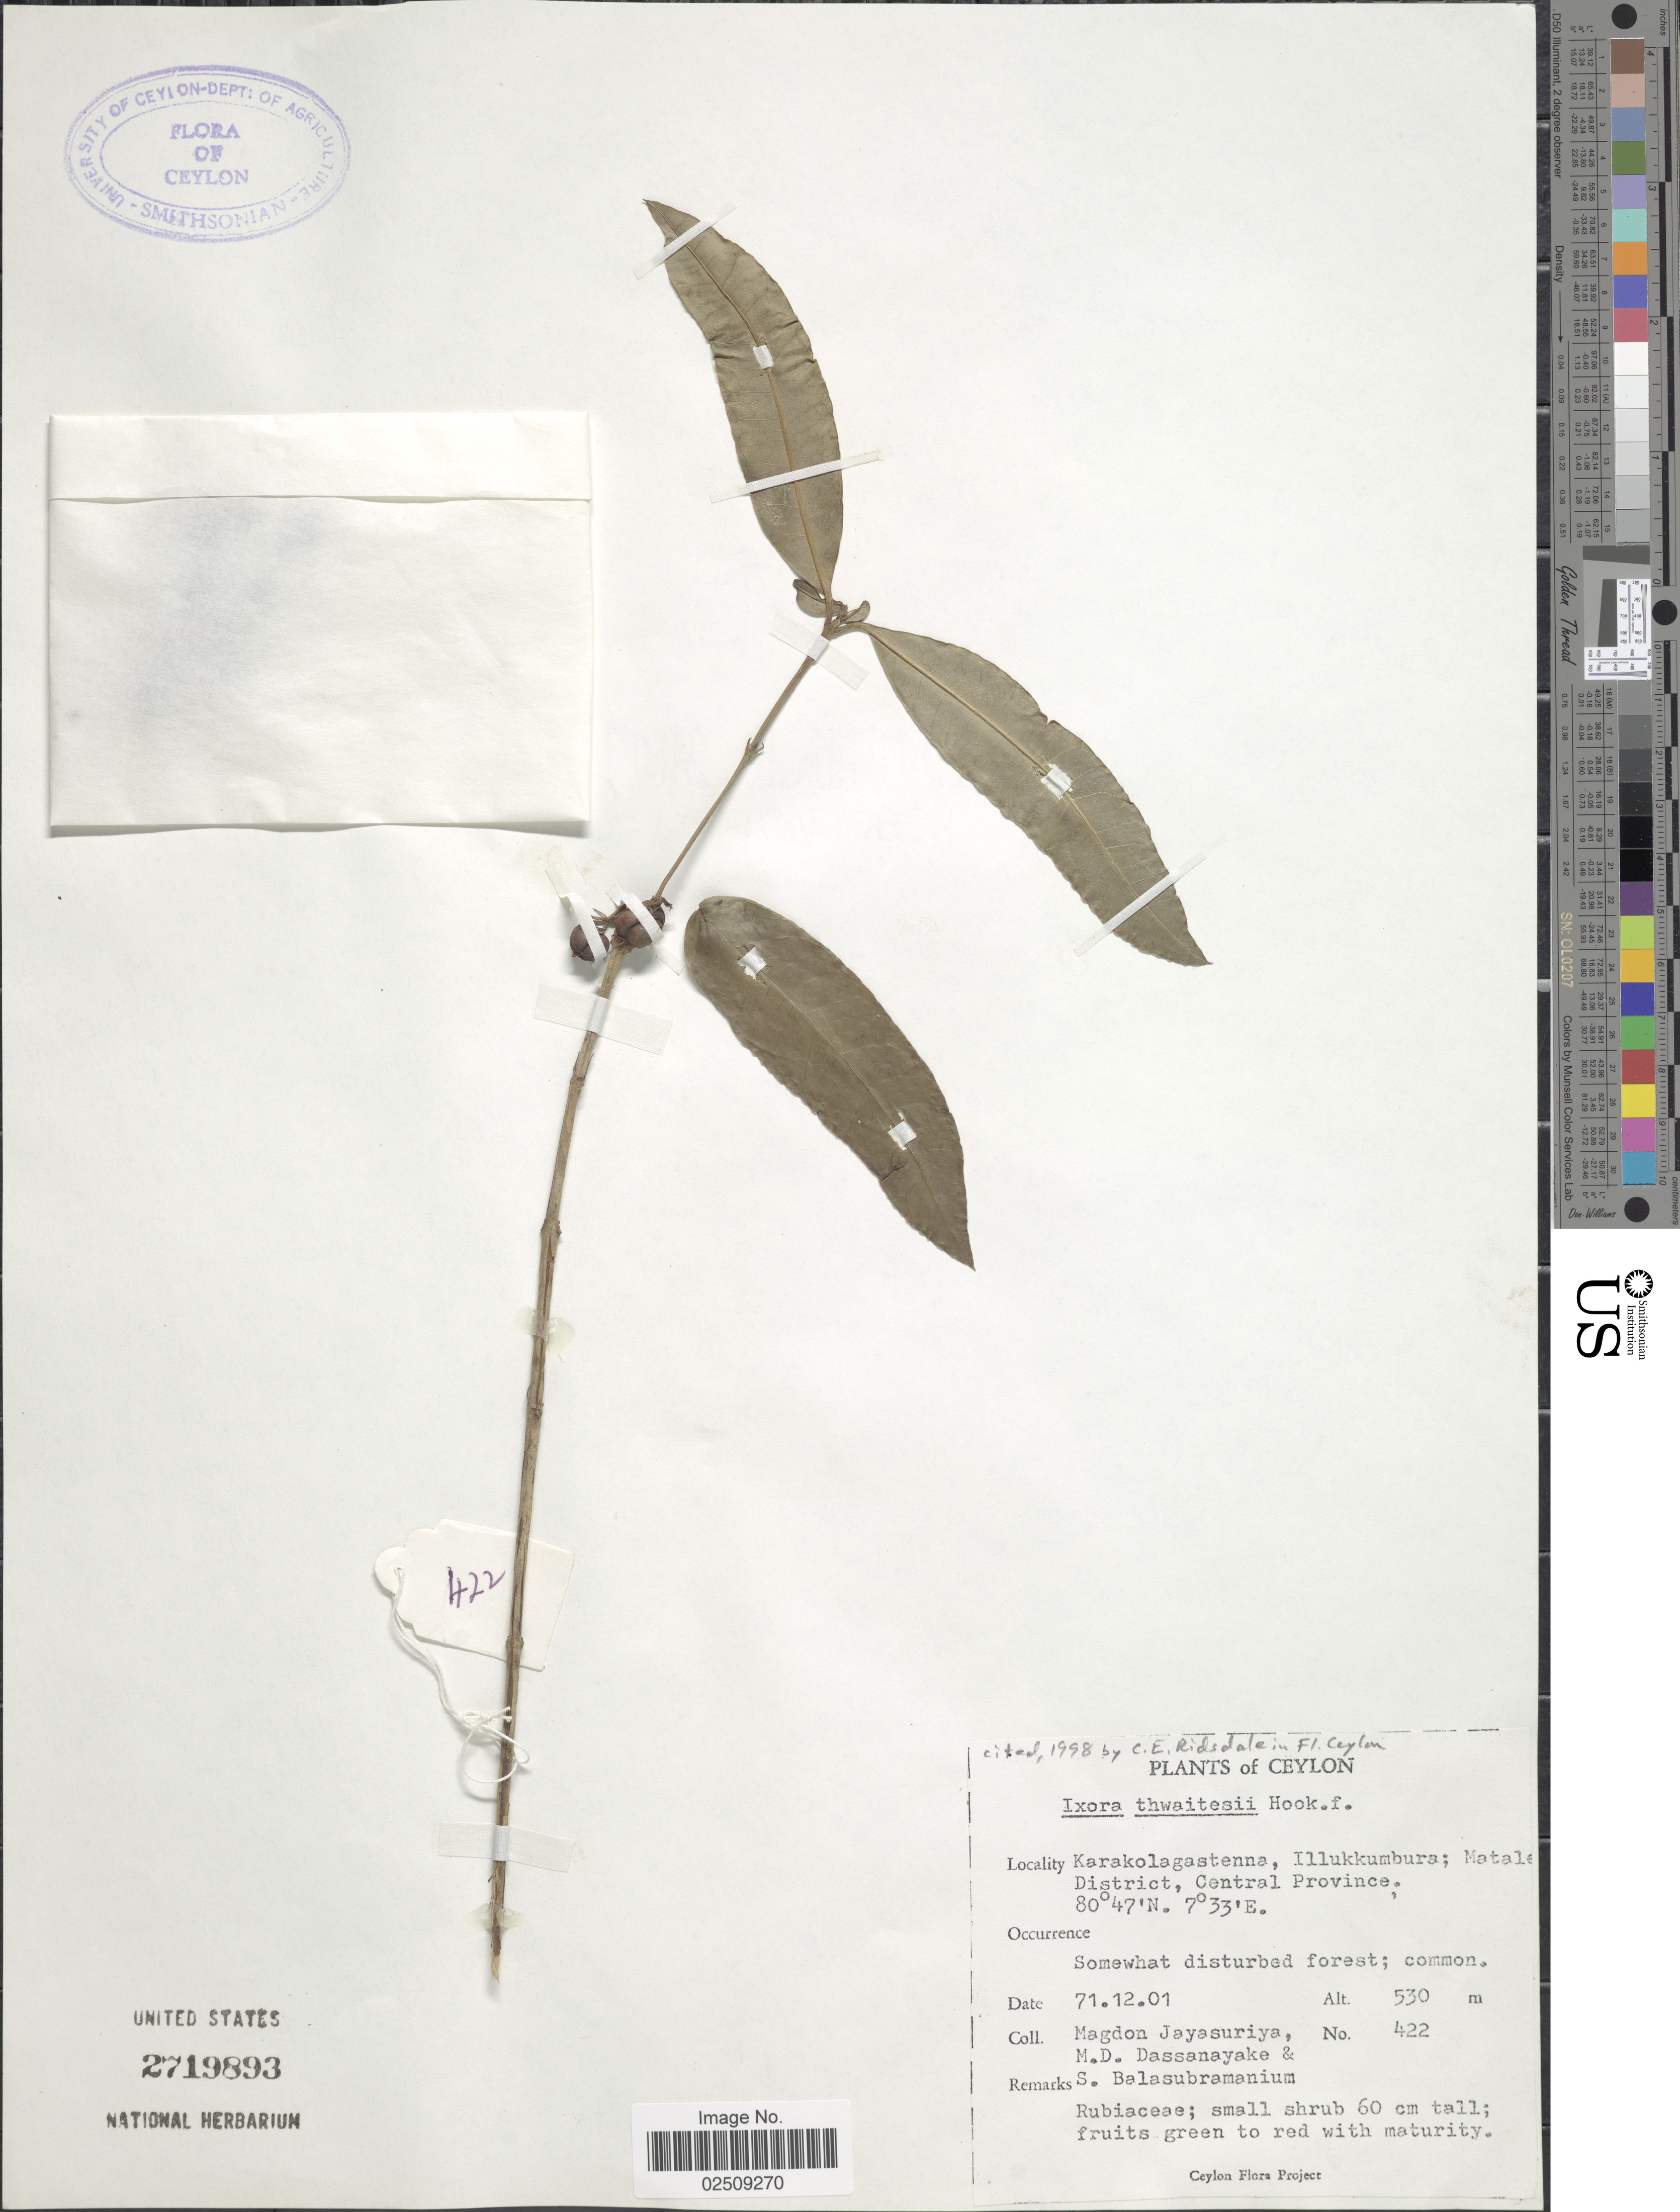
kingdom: Plantae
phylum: Tracheophyta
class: Magnoliopsida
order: Gentianales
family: Rubiaceae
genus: Ixora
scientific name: Ixora thwaitesii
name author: Hook. f.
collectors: A. H. Jayasuriya, M. D. Dassanayake & S. Balasubramanium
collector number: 422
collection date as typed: Transcribed d/m/y: 1/12/71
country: Sri Lanka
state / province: Central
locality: Ceylon. Karakolagastenna, Illukkumbura; Matale District.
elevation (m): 530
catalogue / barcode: US 2719893